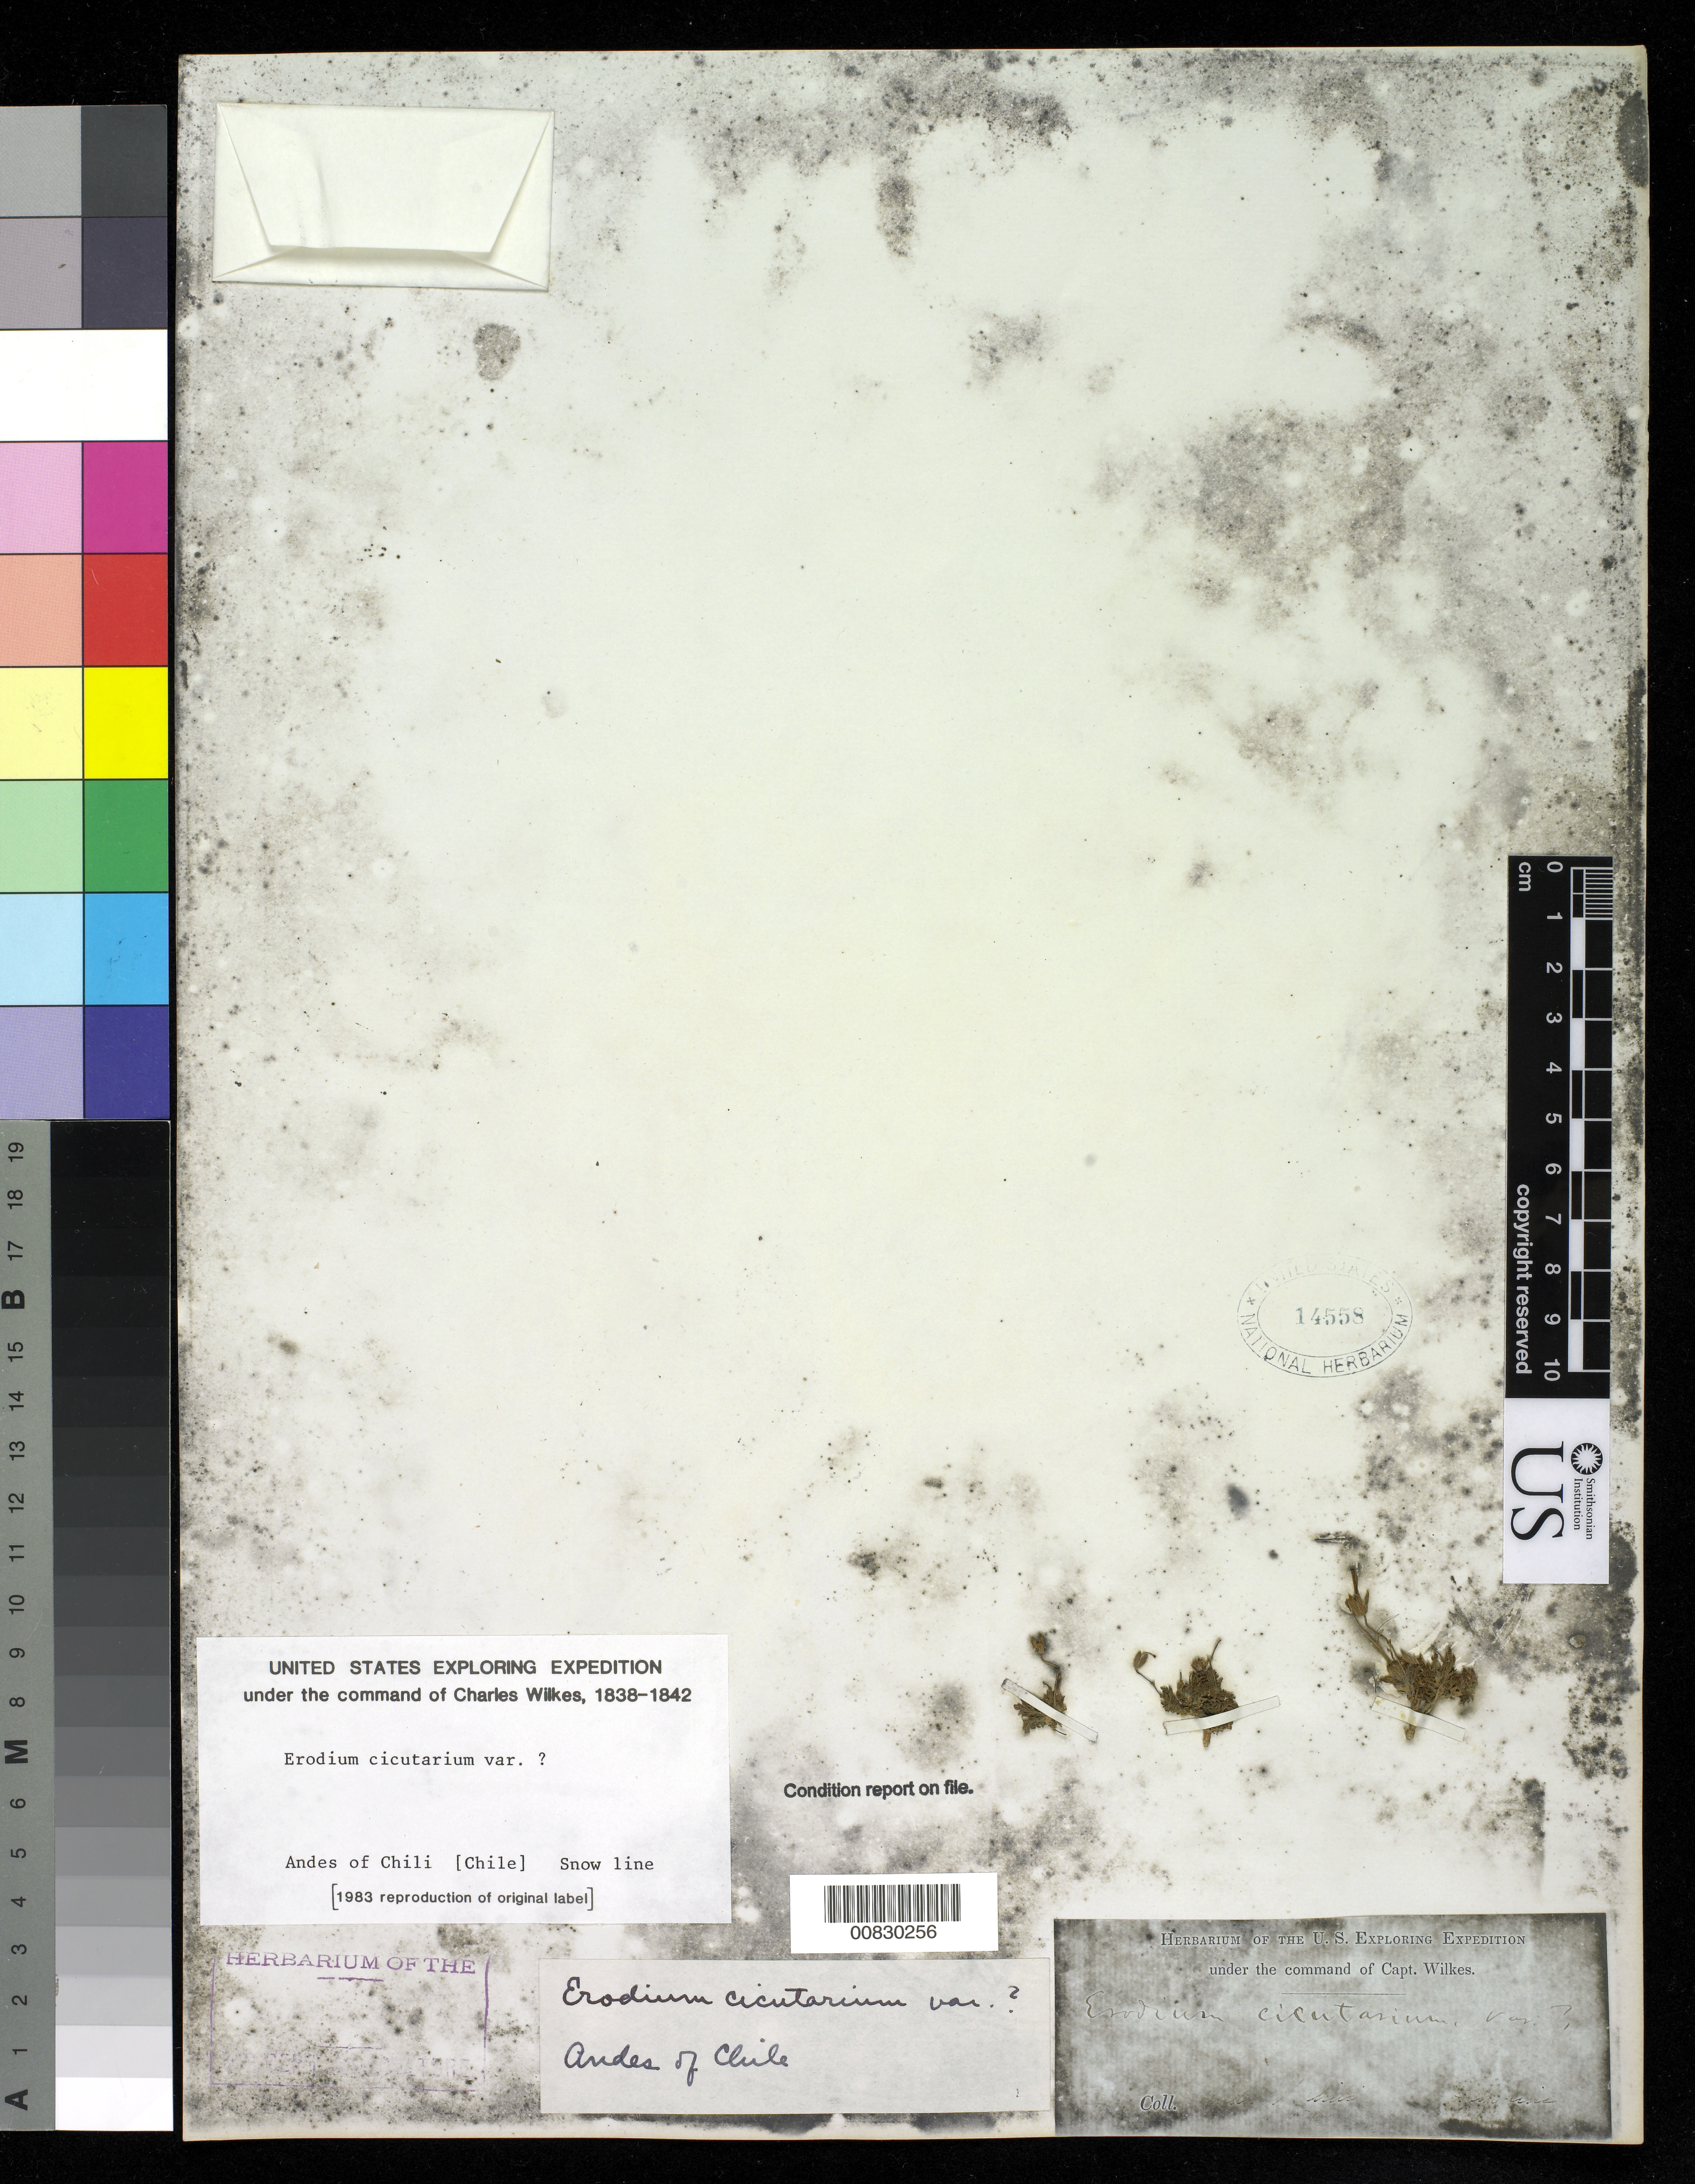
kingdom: Plantae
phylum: Tracheophyta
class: Magnoliopsida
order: Geraniales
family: Geraniaceae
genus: Erodium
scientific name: Erodium cicutarium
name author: (L.) L'Hér.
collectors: Wilkes Explor. Exped.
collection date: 1838/1842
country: Chile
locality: Andes of Chili Snow Line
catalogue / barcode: US 14558